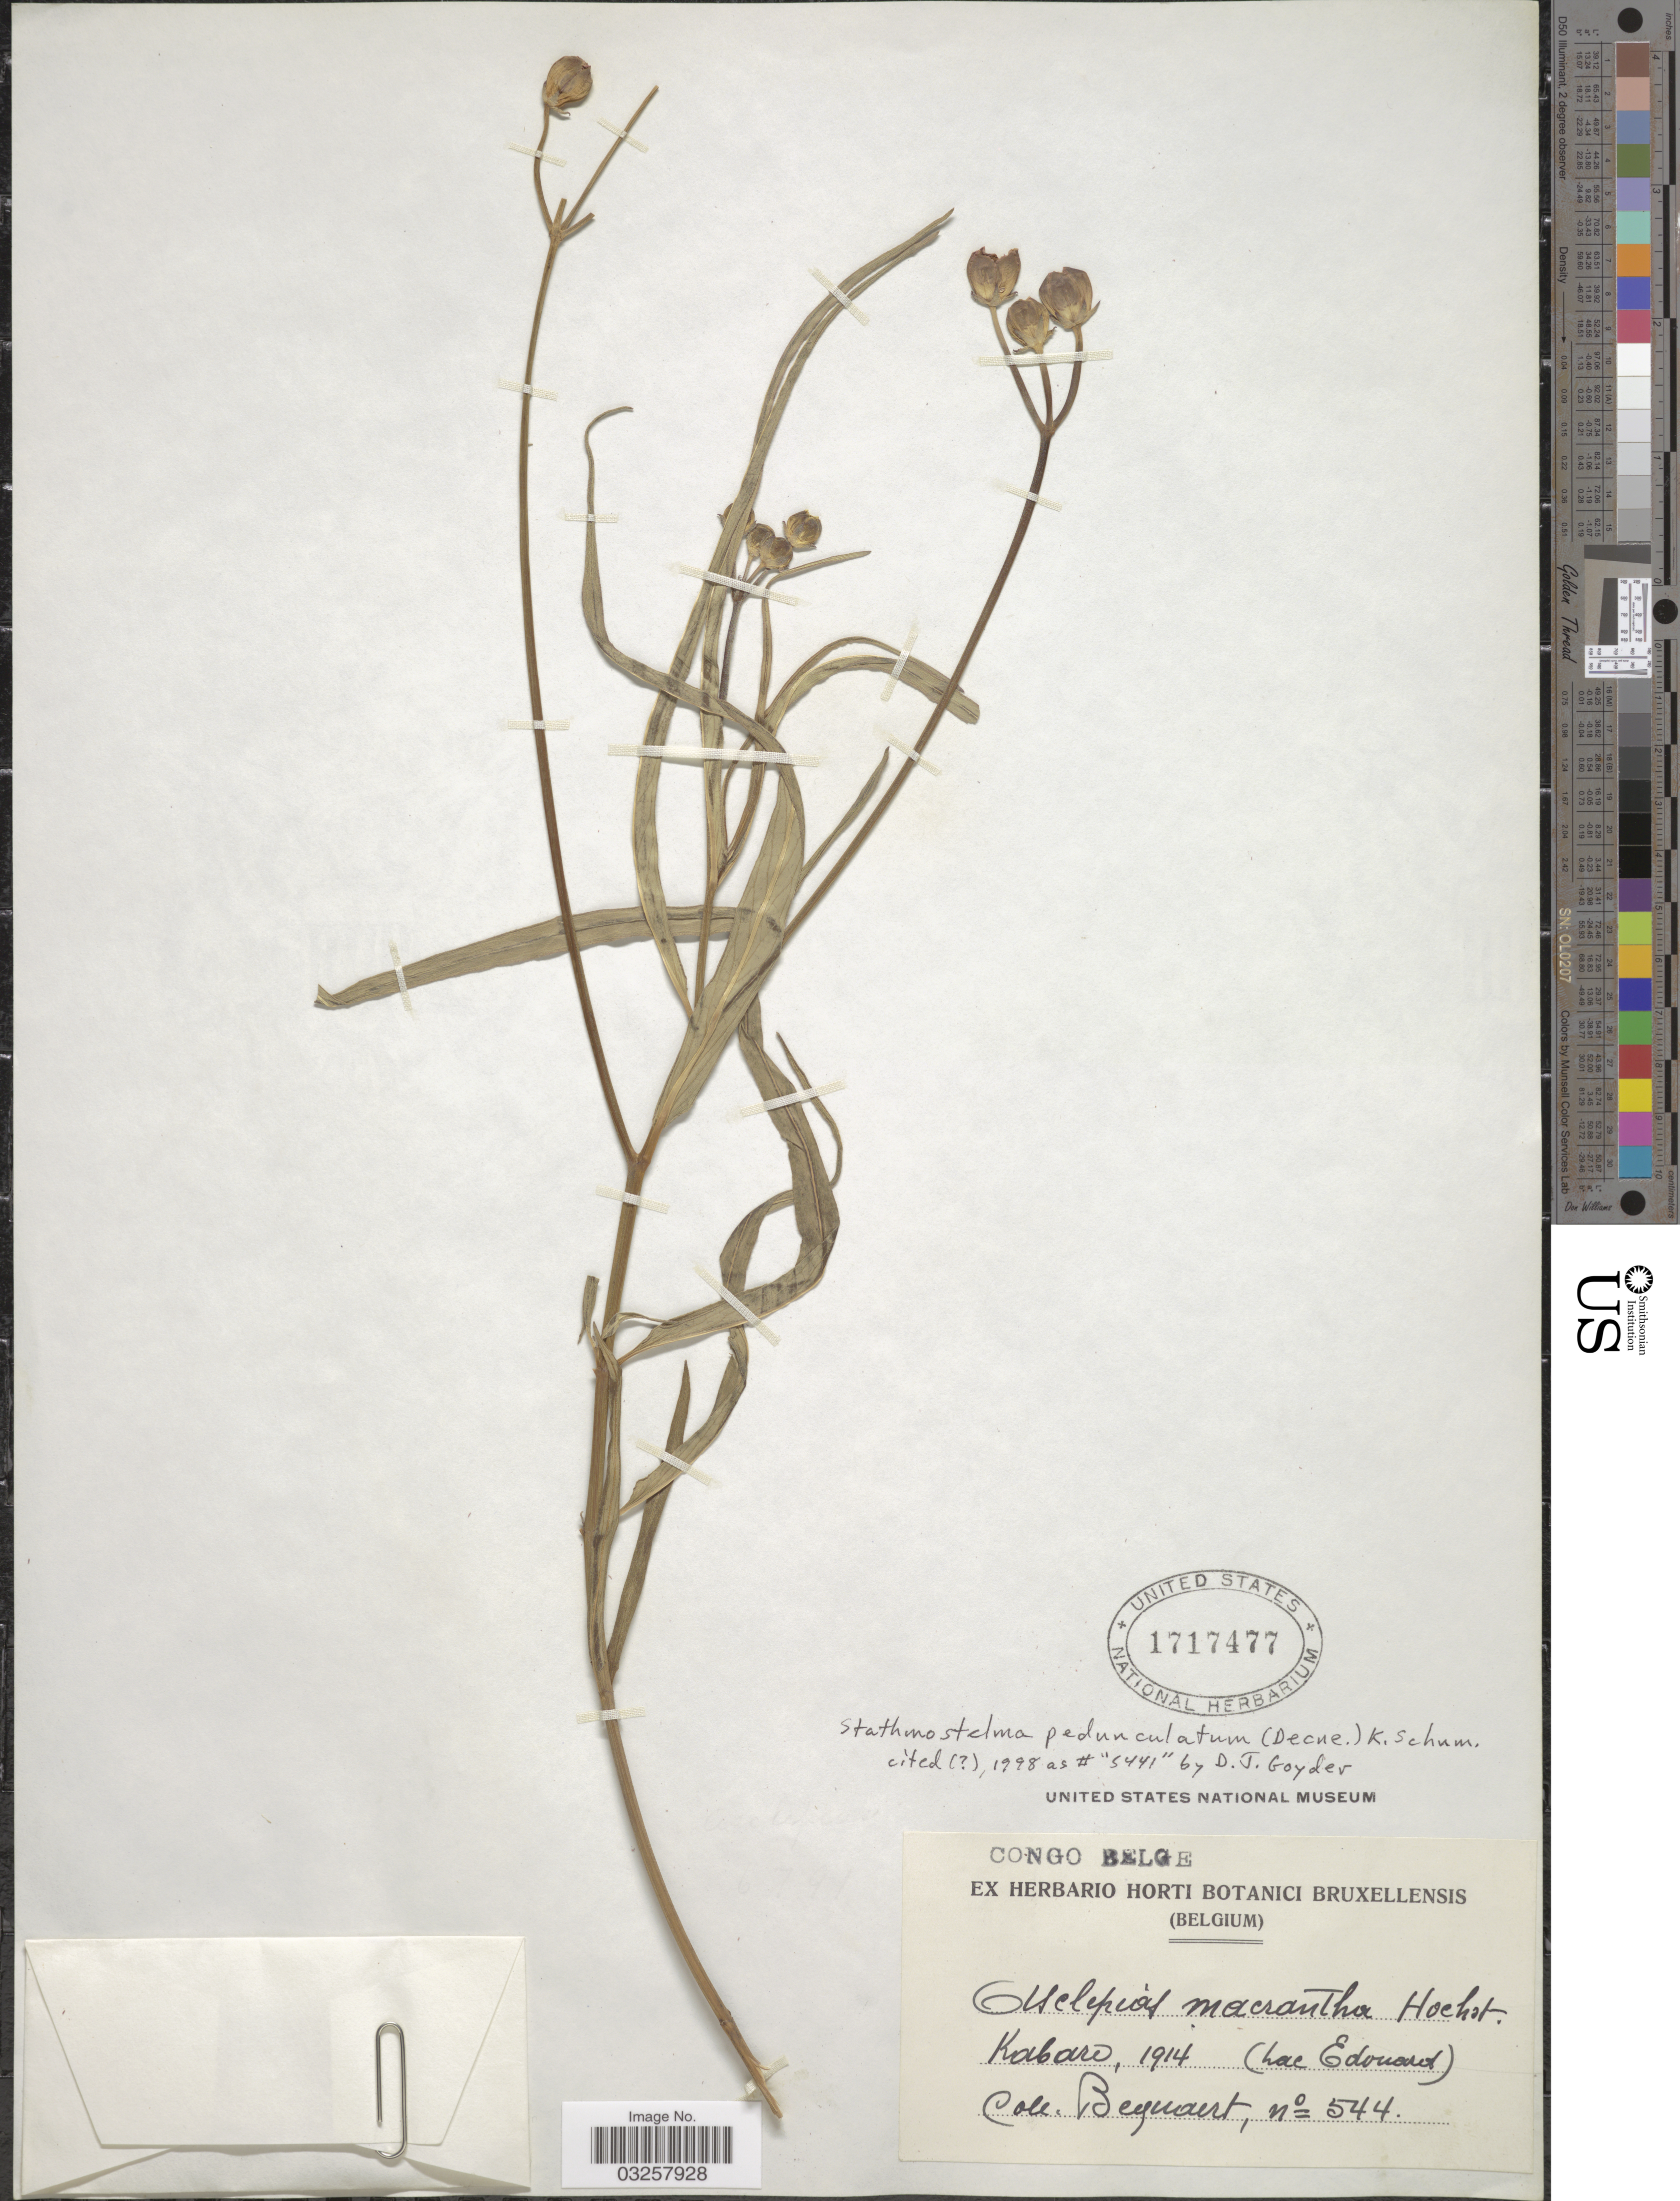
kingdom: Plantae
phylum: Tracheophyta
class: Magnoliopsida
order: Gentianales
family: Apocynaceae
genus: Stathmostelma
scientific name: Stathmostelma pedunculatum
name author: (Decne.) K. Schum.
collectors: Bequaert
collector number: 544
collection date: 1914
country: Congo, Democratic Republic of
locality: Congo Belge. Kabare (Lac Edouard).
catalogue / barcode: US 1717477